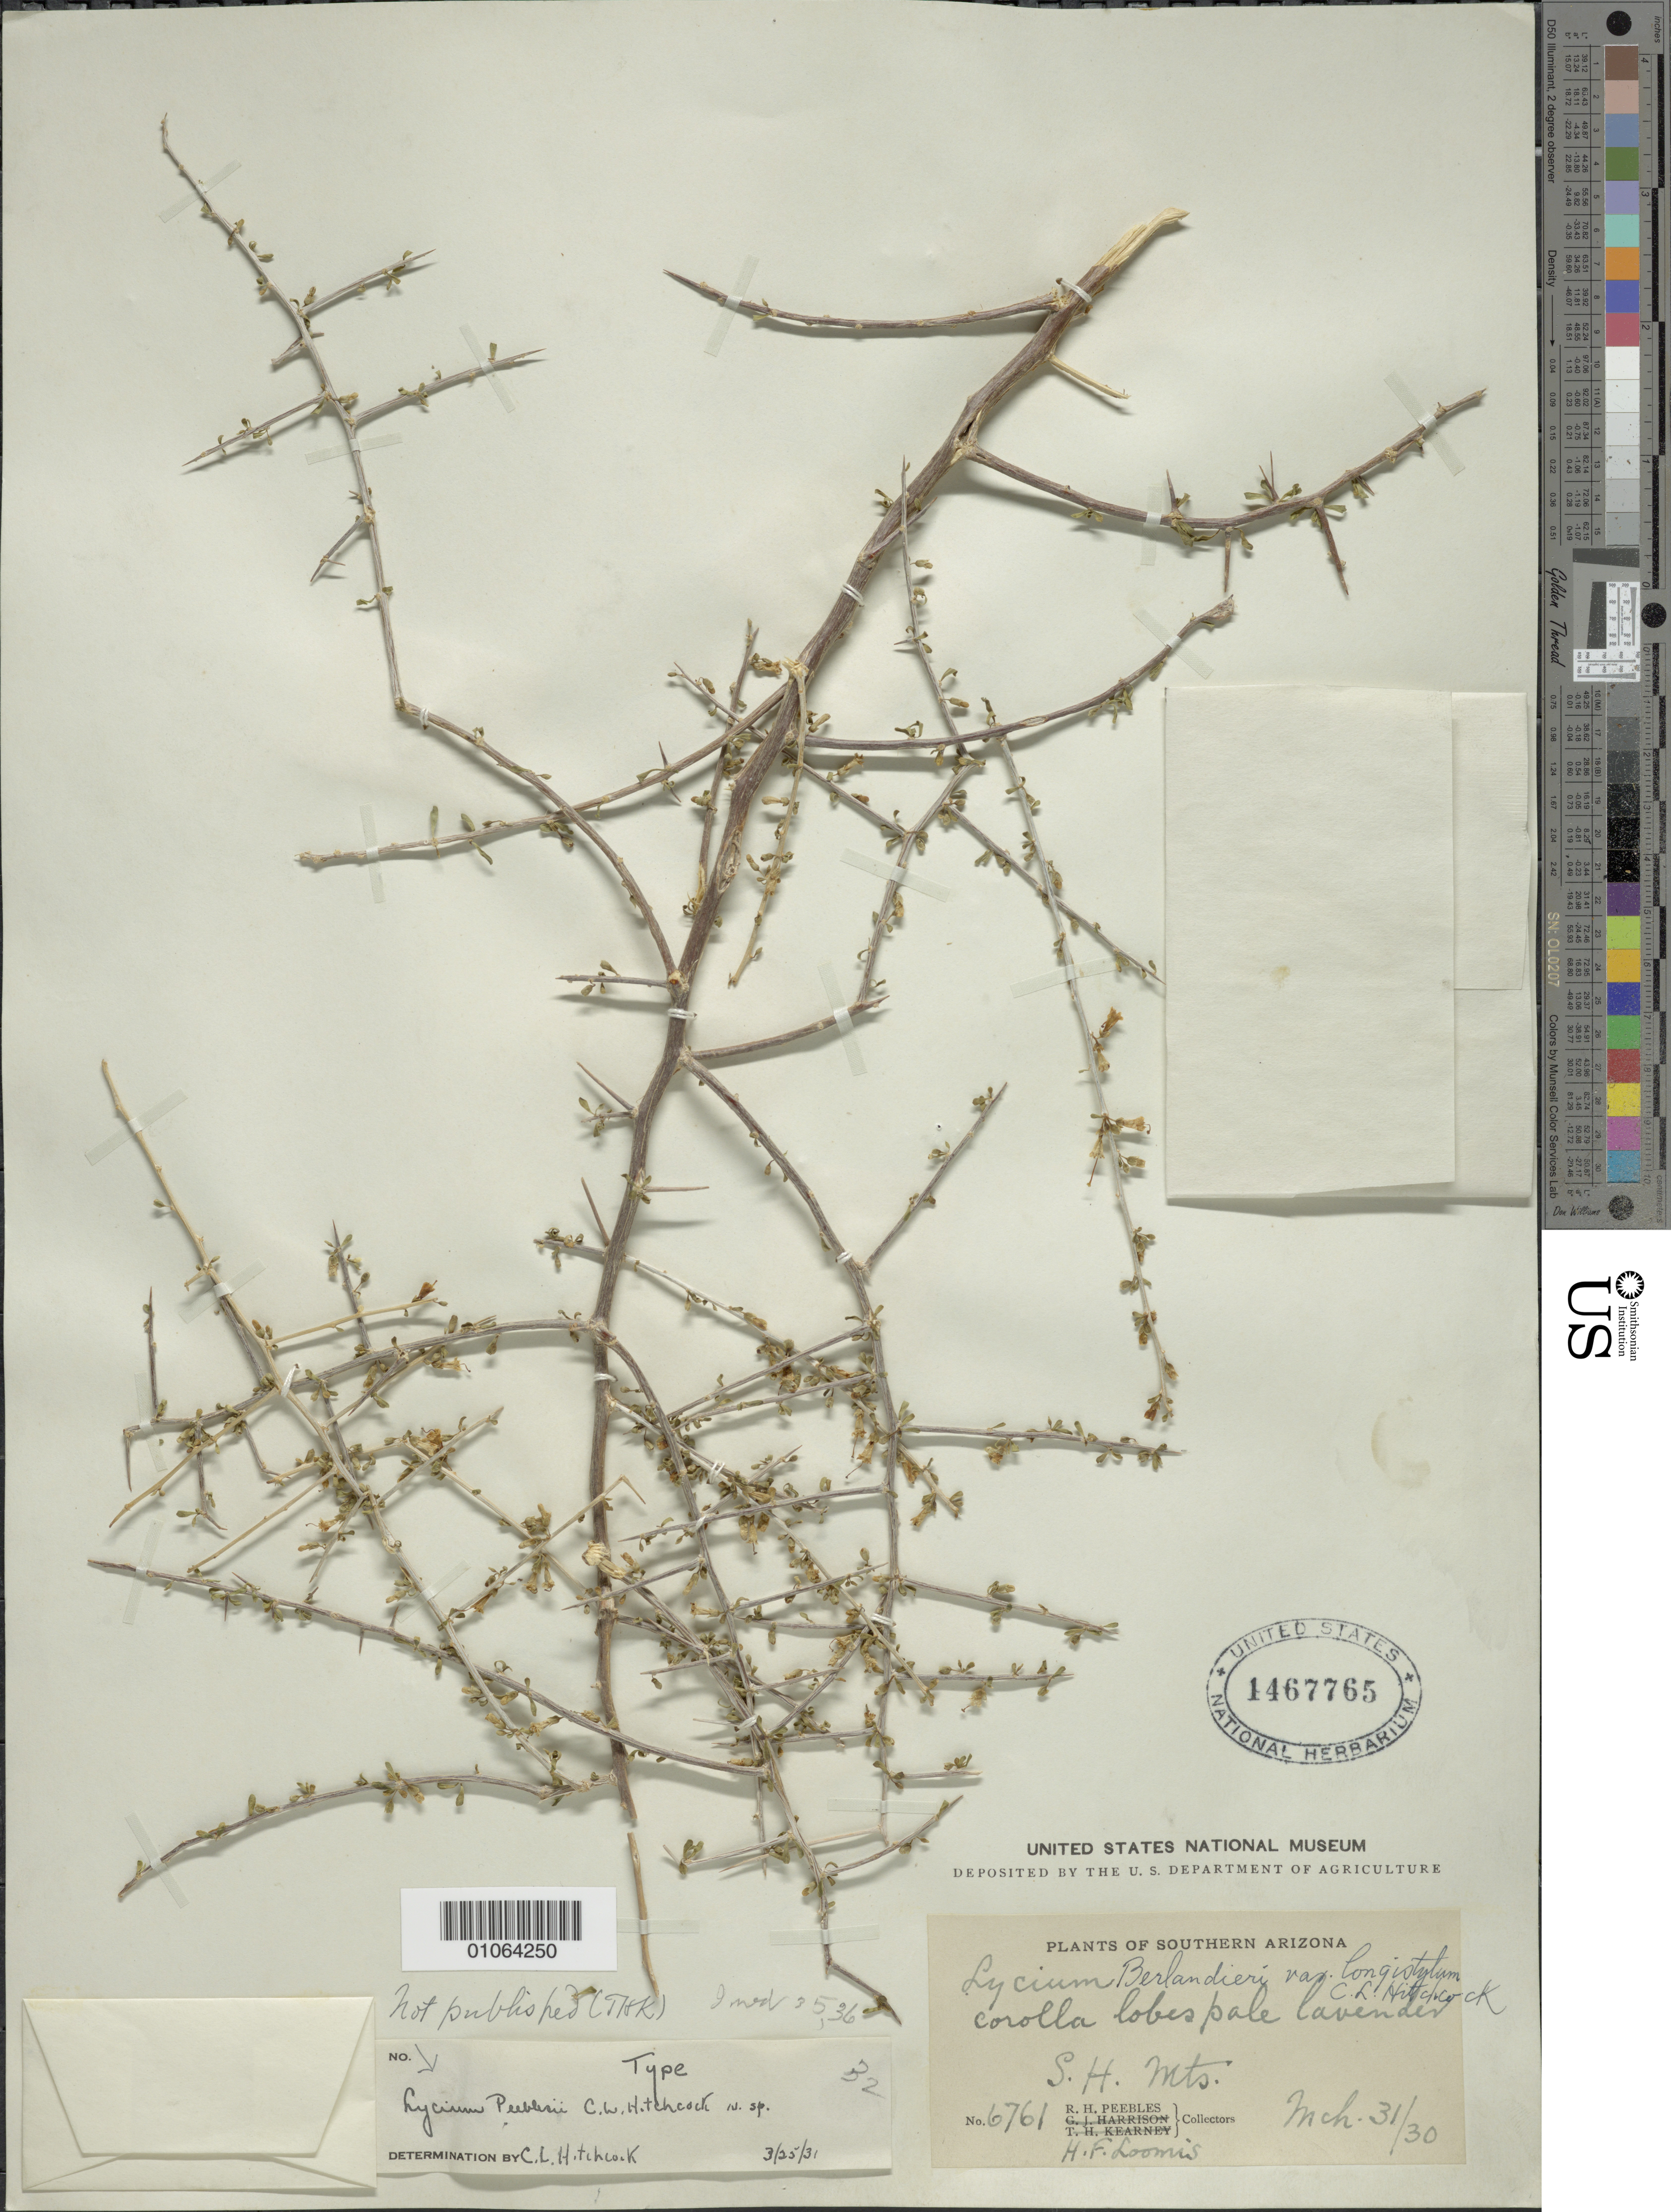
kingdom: Plantae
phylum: Tracheophyta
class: Magnoliopsida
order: Solanales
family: Solanaceae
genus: Lycium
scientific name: Lycium berlandieri var. longistylum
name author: C.L. Hitchc.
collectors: R. H. Peebles & H. F. Loomis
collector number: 6761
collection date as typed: Transcribed d/m/y: 31/3/30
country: United States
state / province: Arizona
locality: Southern Arizona. S. H. Mts.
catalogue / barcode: US 1467765